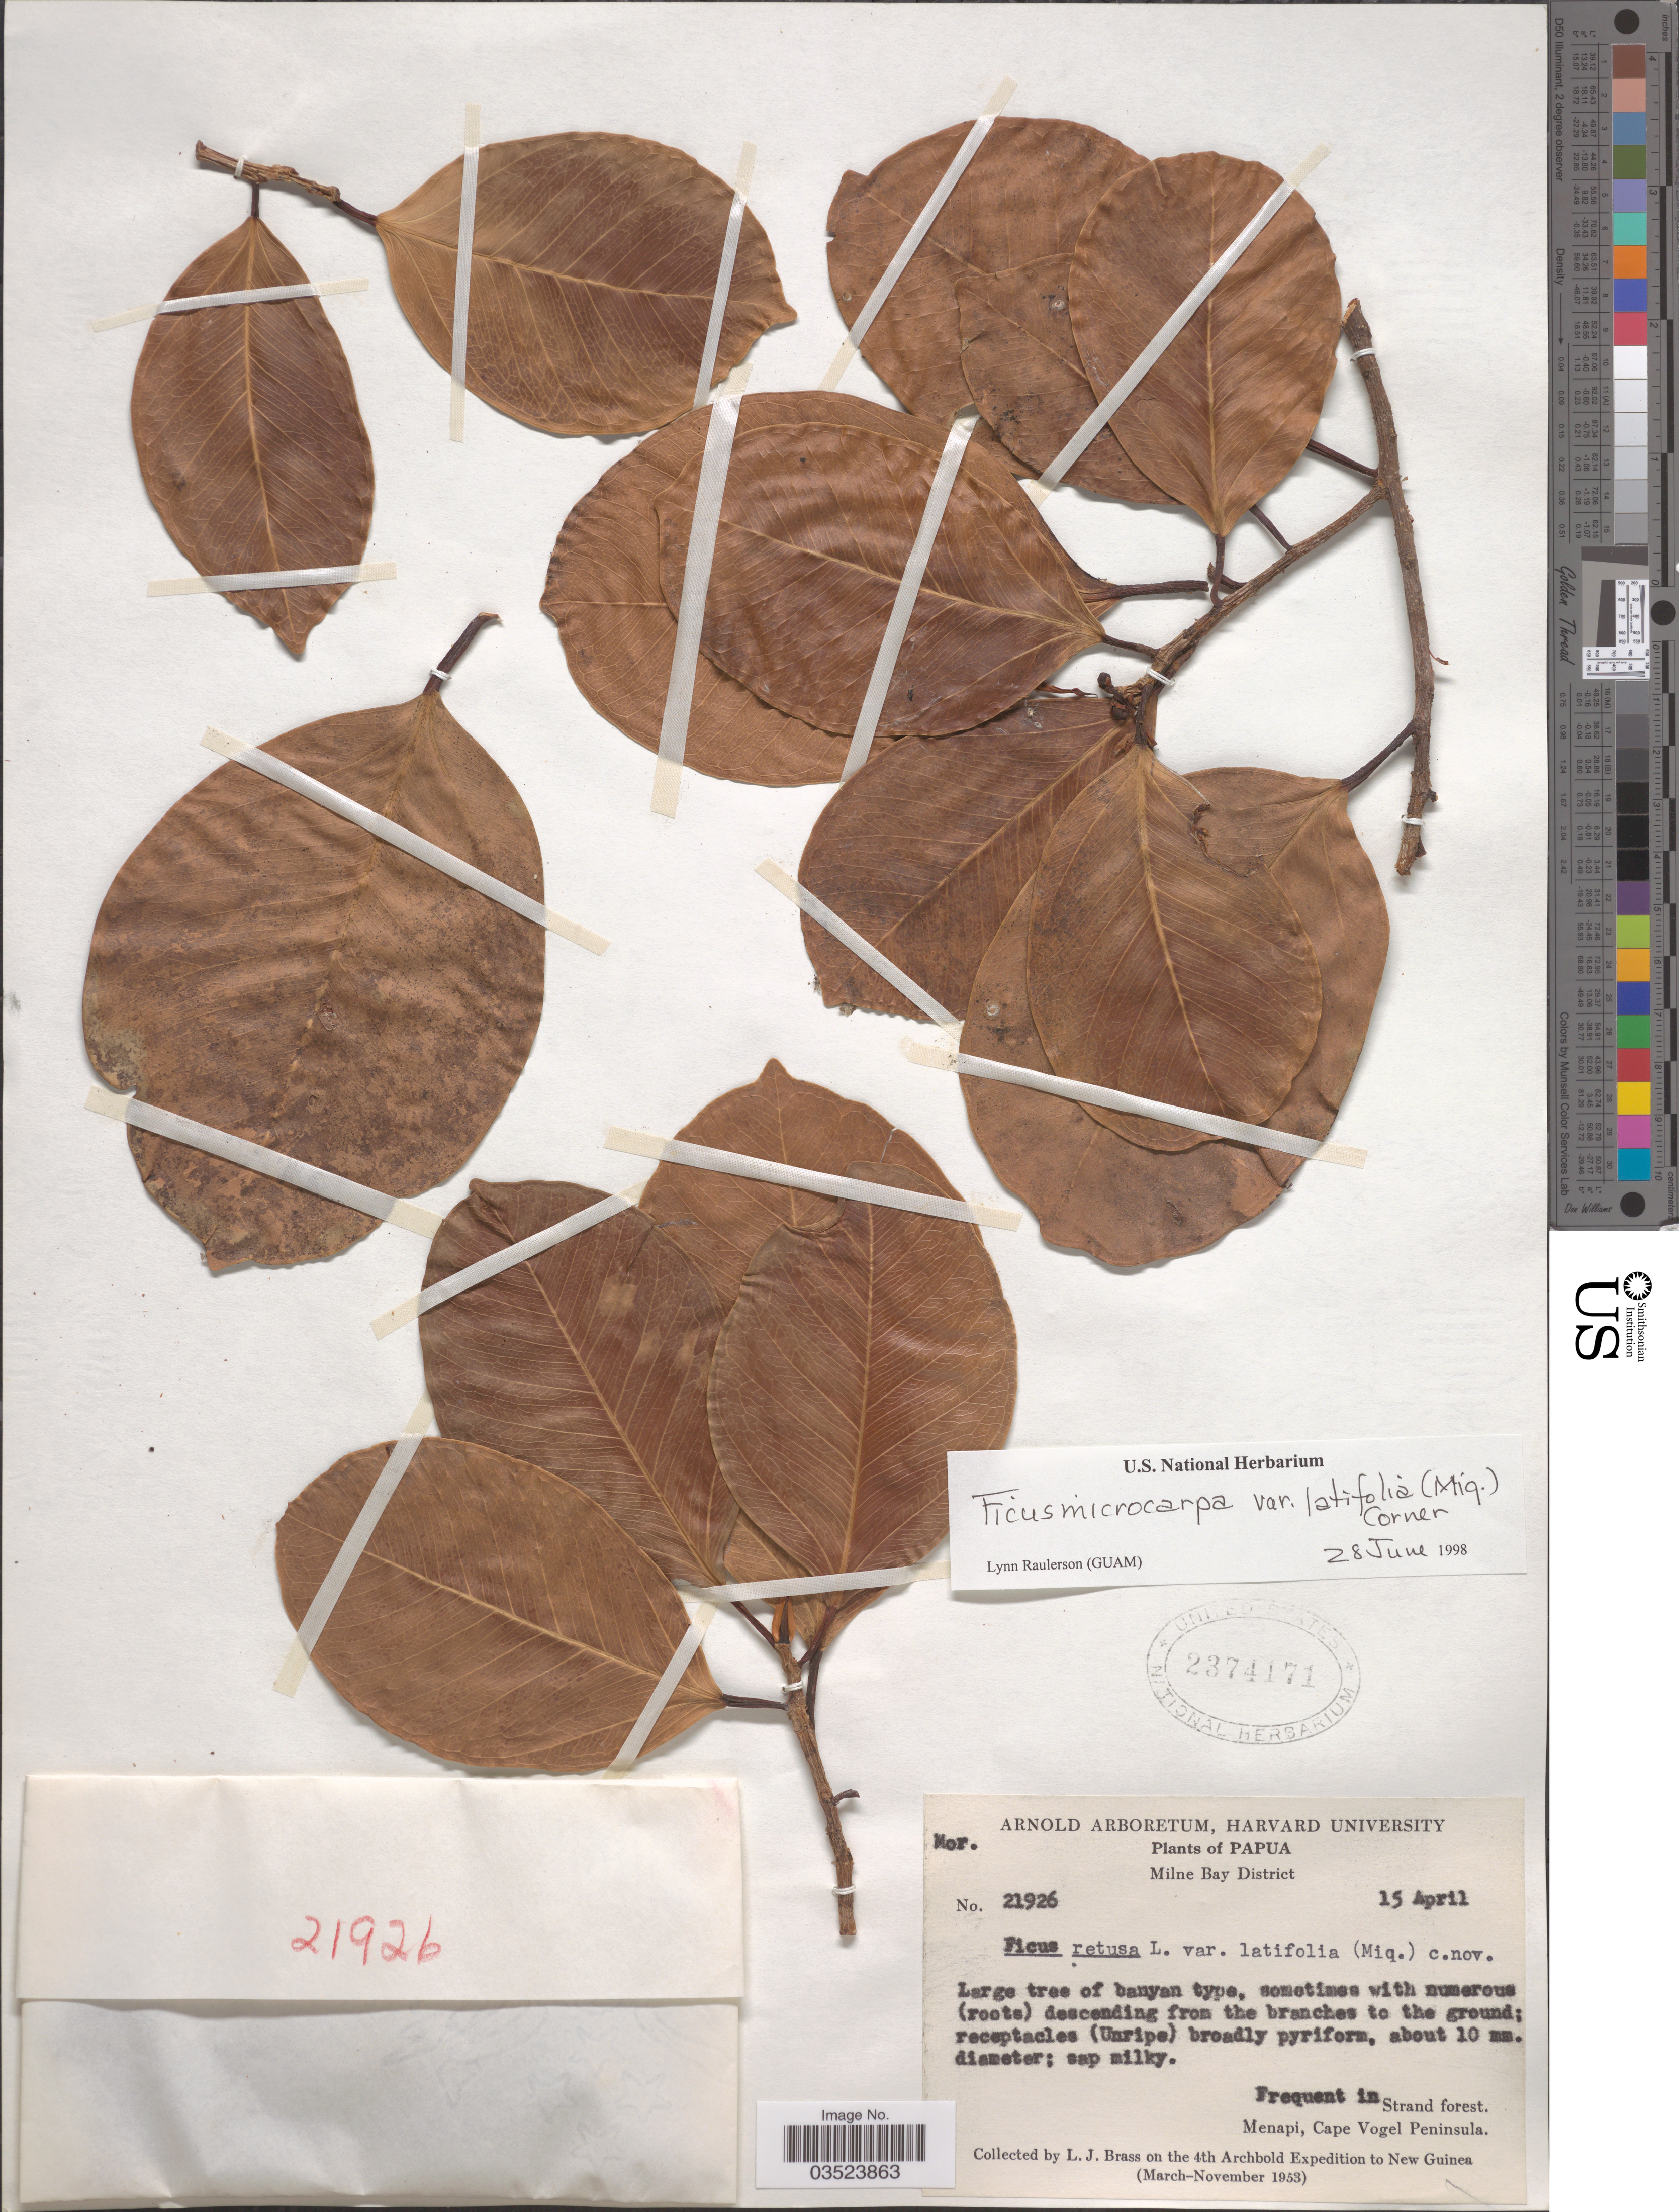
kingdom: Plantae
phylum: Tracheophyta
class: Magnoliopsida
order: Rosales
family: Moraceae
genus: Ficus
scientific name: Ficus microcarpa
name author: L. f.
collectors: L. J. Brass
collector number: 21926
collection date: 1953-04-15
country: Papua New Guinea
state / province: Milne Bay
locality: Papua. Milne Bay District. Menapi, Cape Vogel Peninsula.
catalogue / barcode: US 2374171